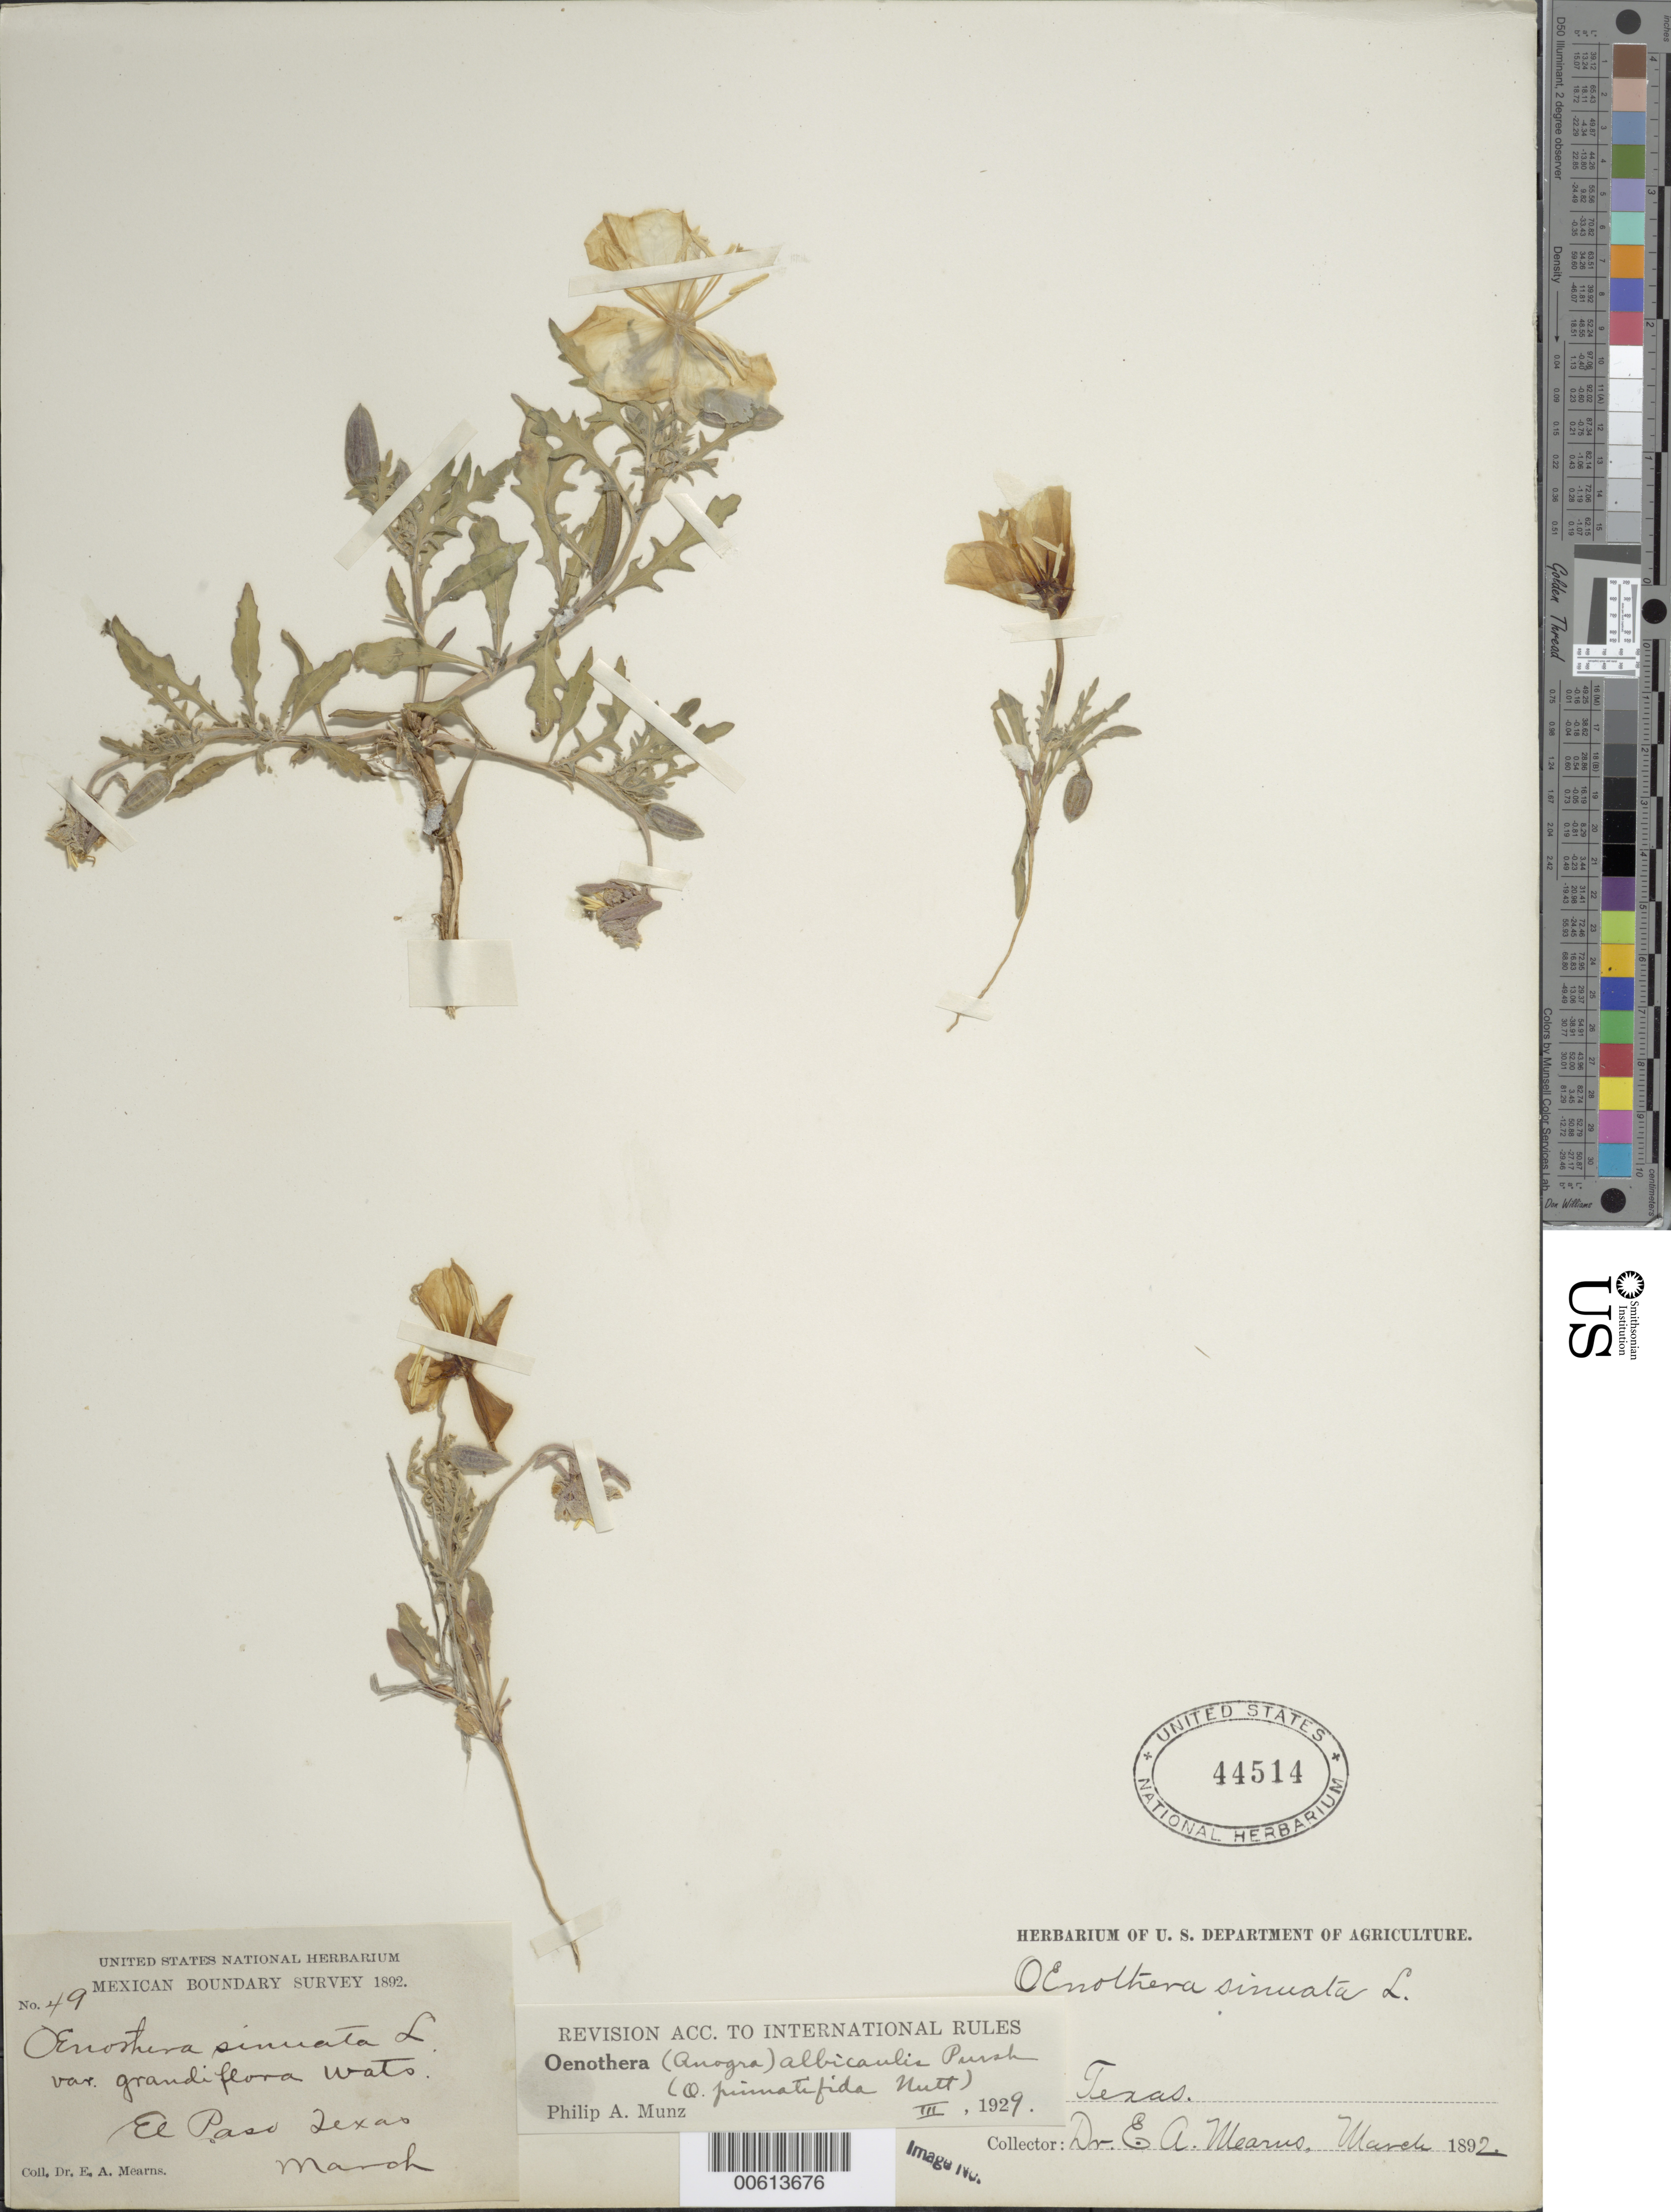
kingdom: Plantae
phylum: Tracheophyta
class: Magnoliopsida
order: Myrtales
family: Onagraceae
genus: Oenothera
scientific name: Oenothera albicaulis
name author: Pursh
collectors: E. A. Mearns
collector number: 49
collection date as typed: Mar 1892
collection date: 1892-03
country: United States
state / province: Texas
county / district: El Paso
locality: El Paso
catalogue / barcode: US 44514